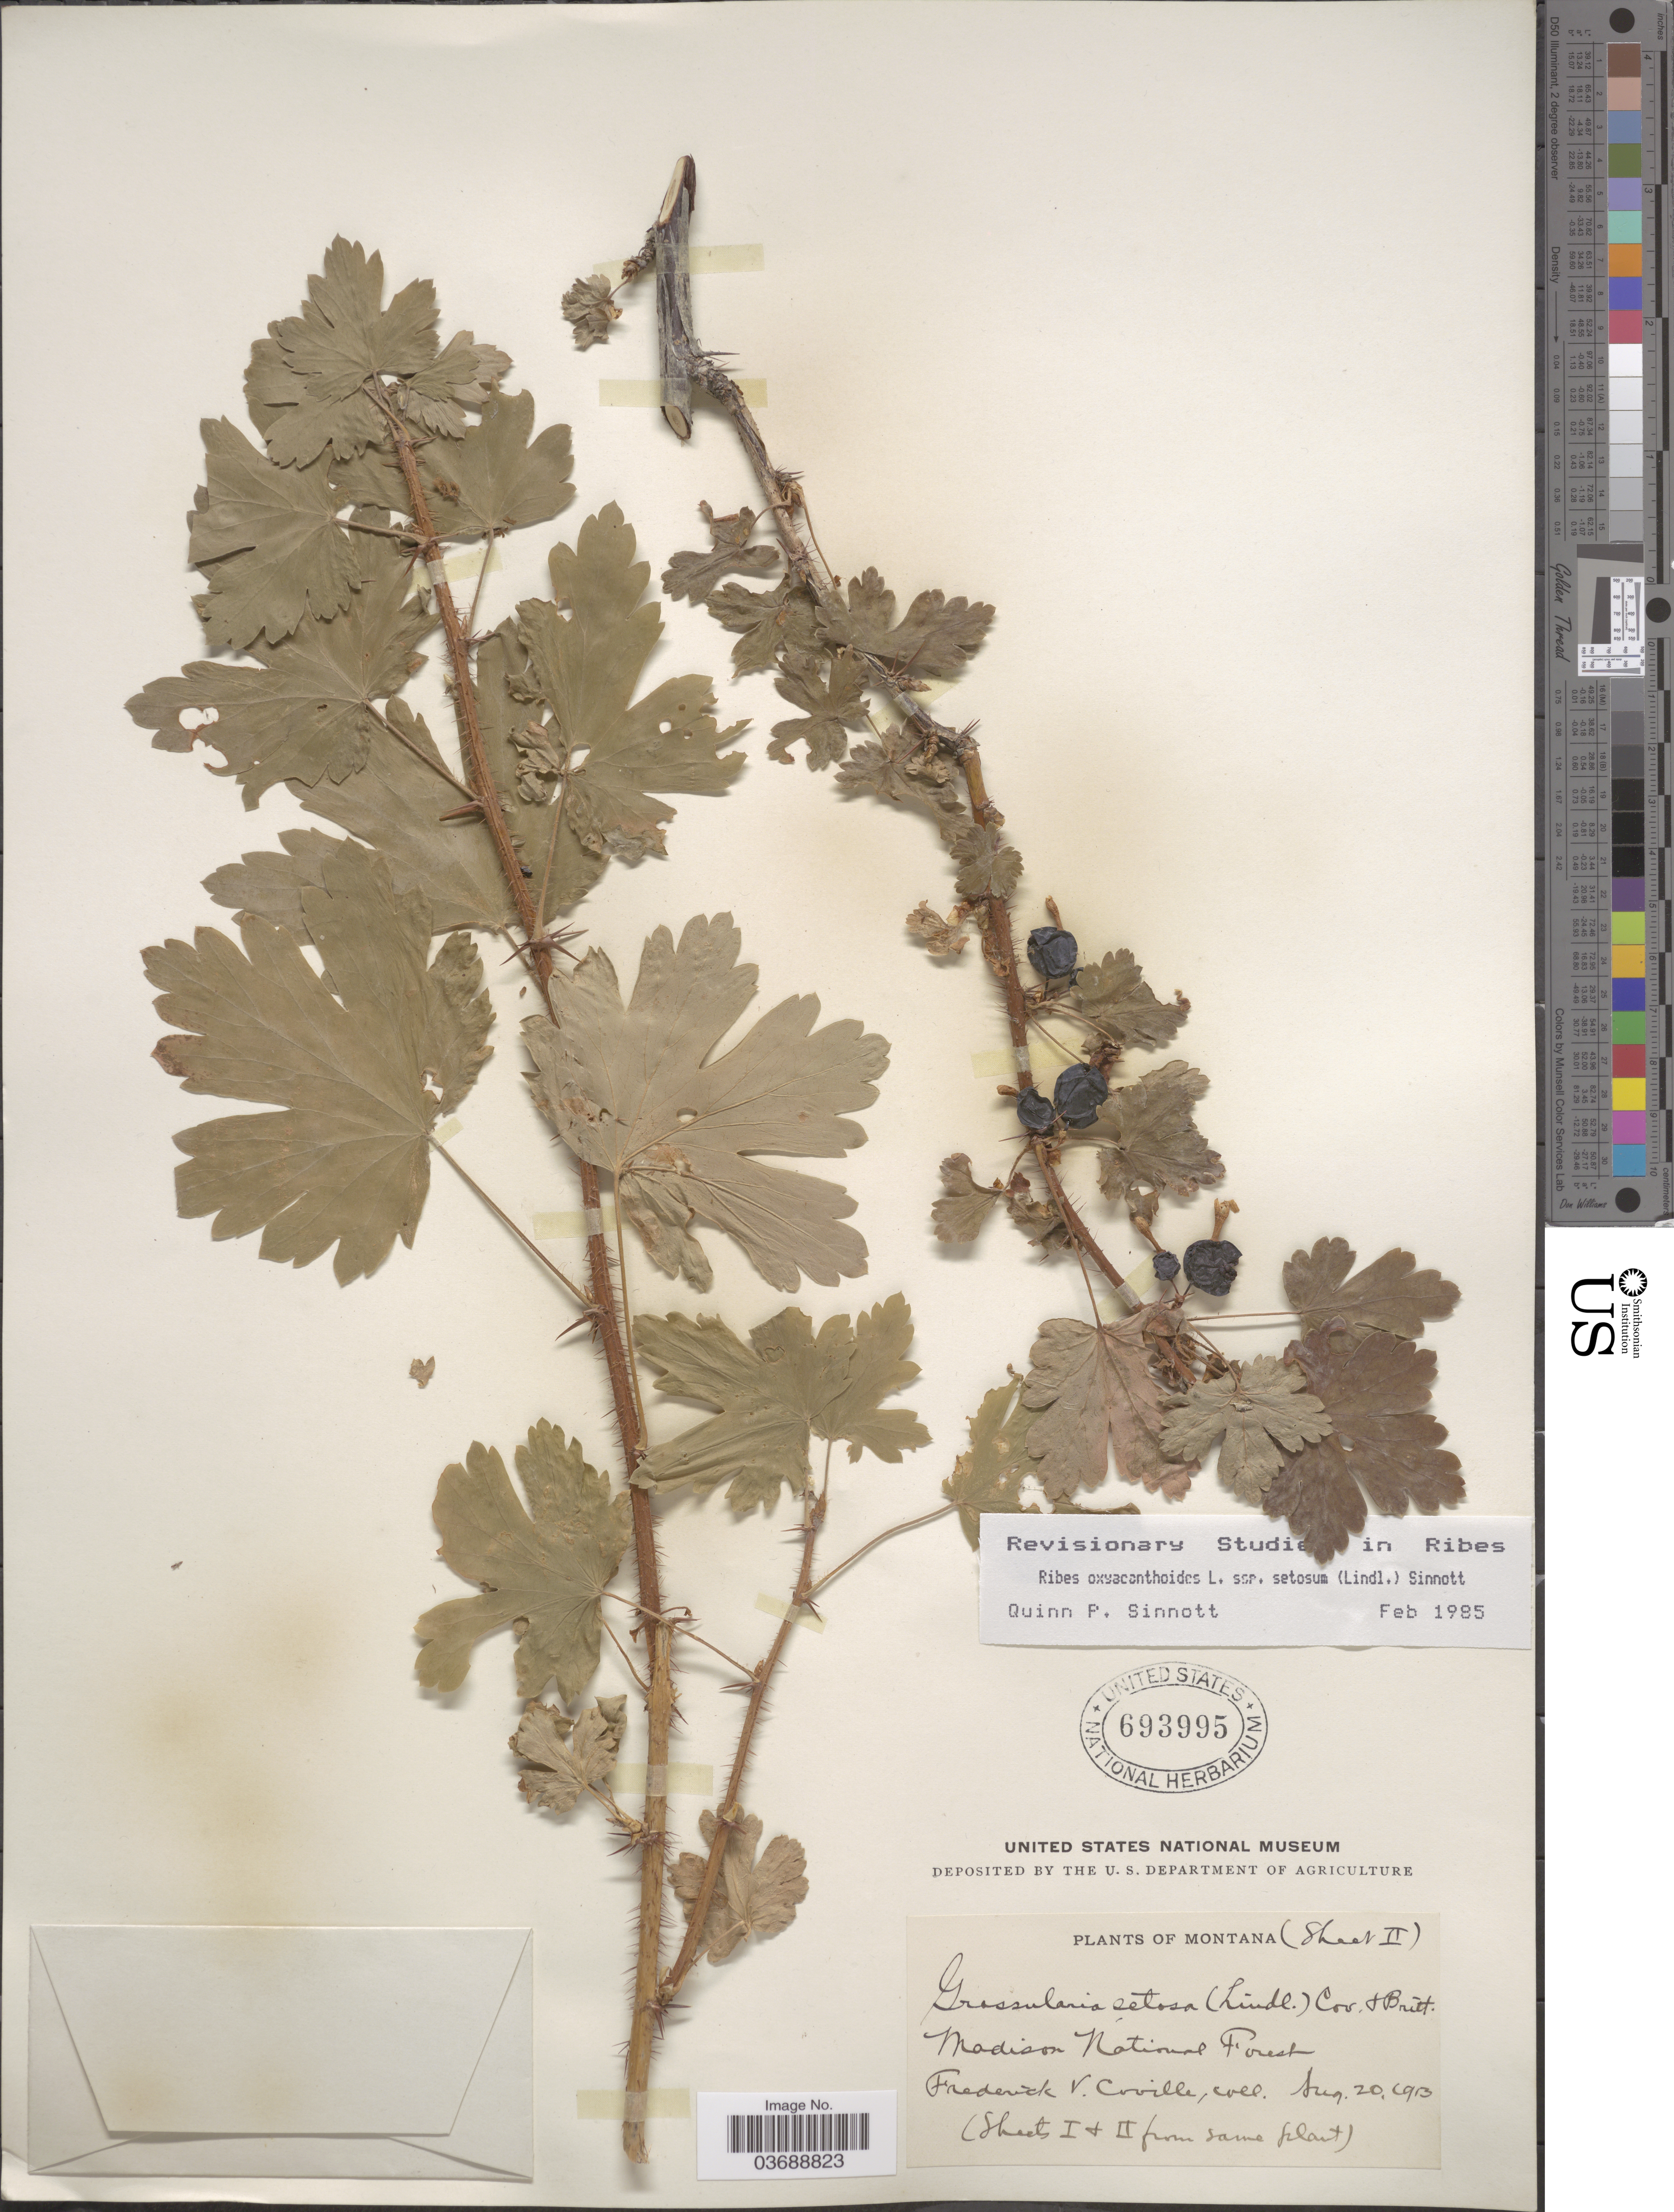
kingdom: Plantae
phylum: Tracheophyta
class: Magnoliopsida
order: Saxifragales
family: Grossulariaceae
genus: Ribes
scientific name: Ribes oxyacanthoides subsp. setosum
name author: (Lindl.) Q.P. Sinnott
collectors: F. V. Coville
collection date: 1913-08-20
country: United States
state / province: Montana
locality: Madison National Forest.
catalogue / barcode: US 693995